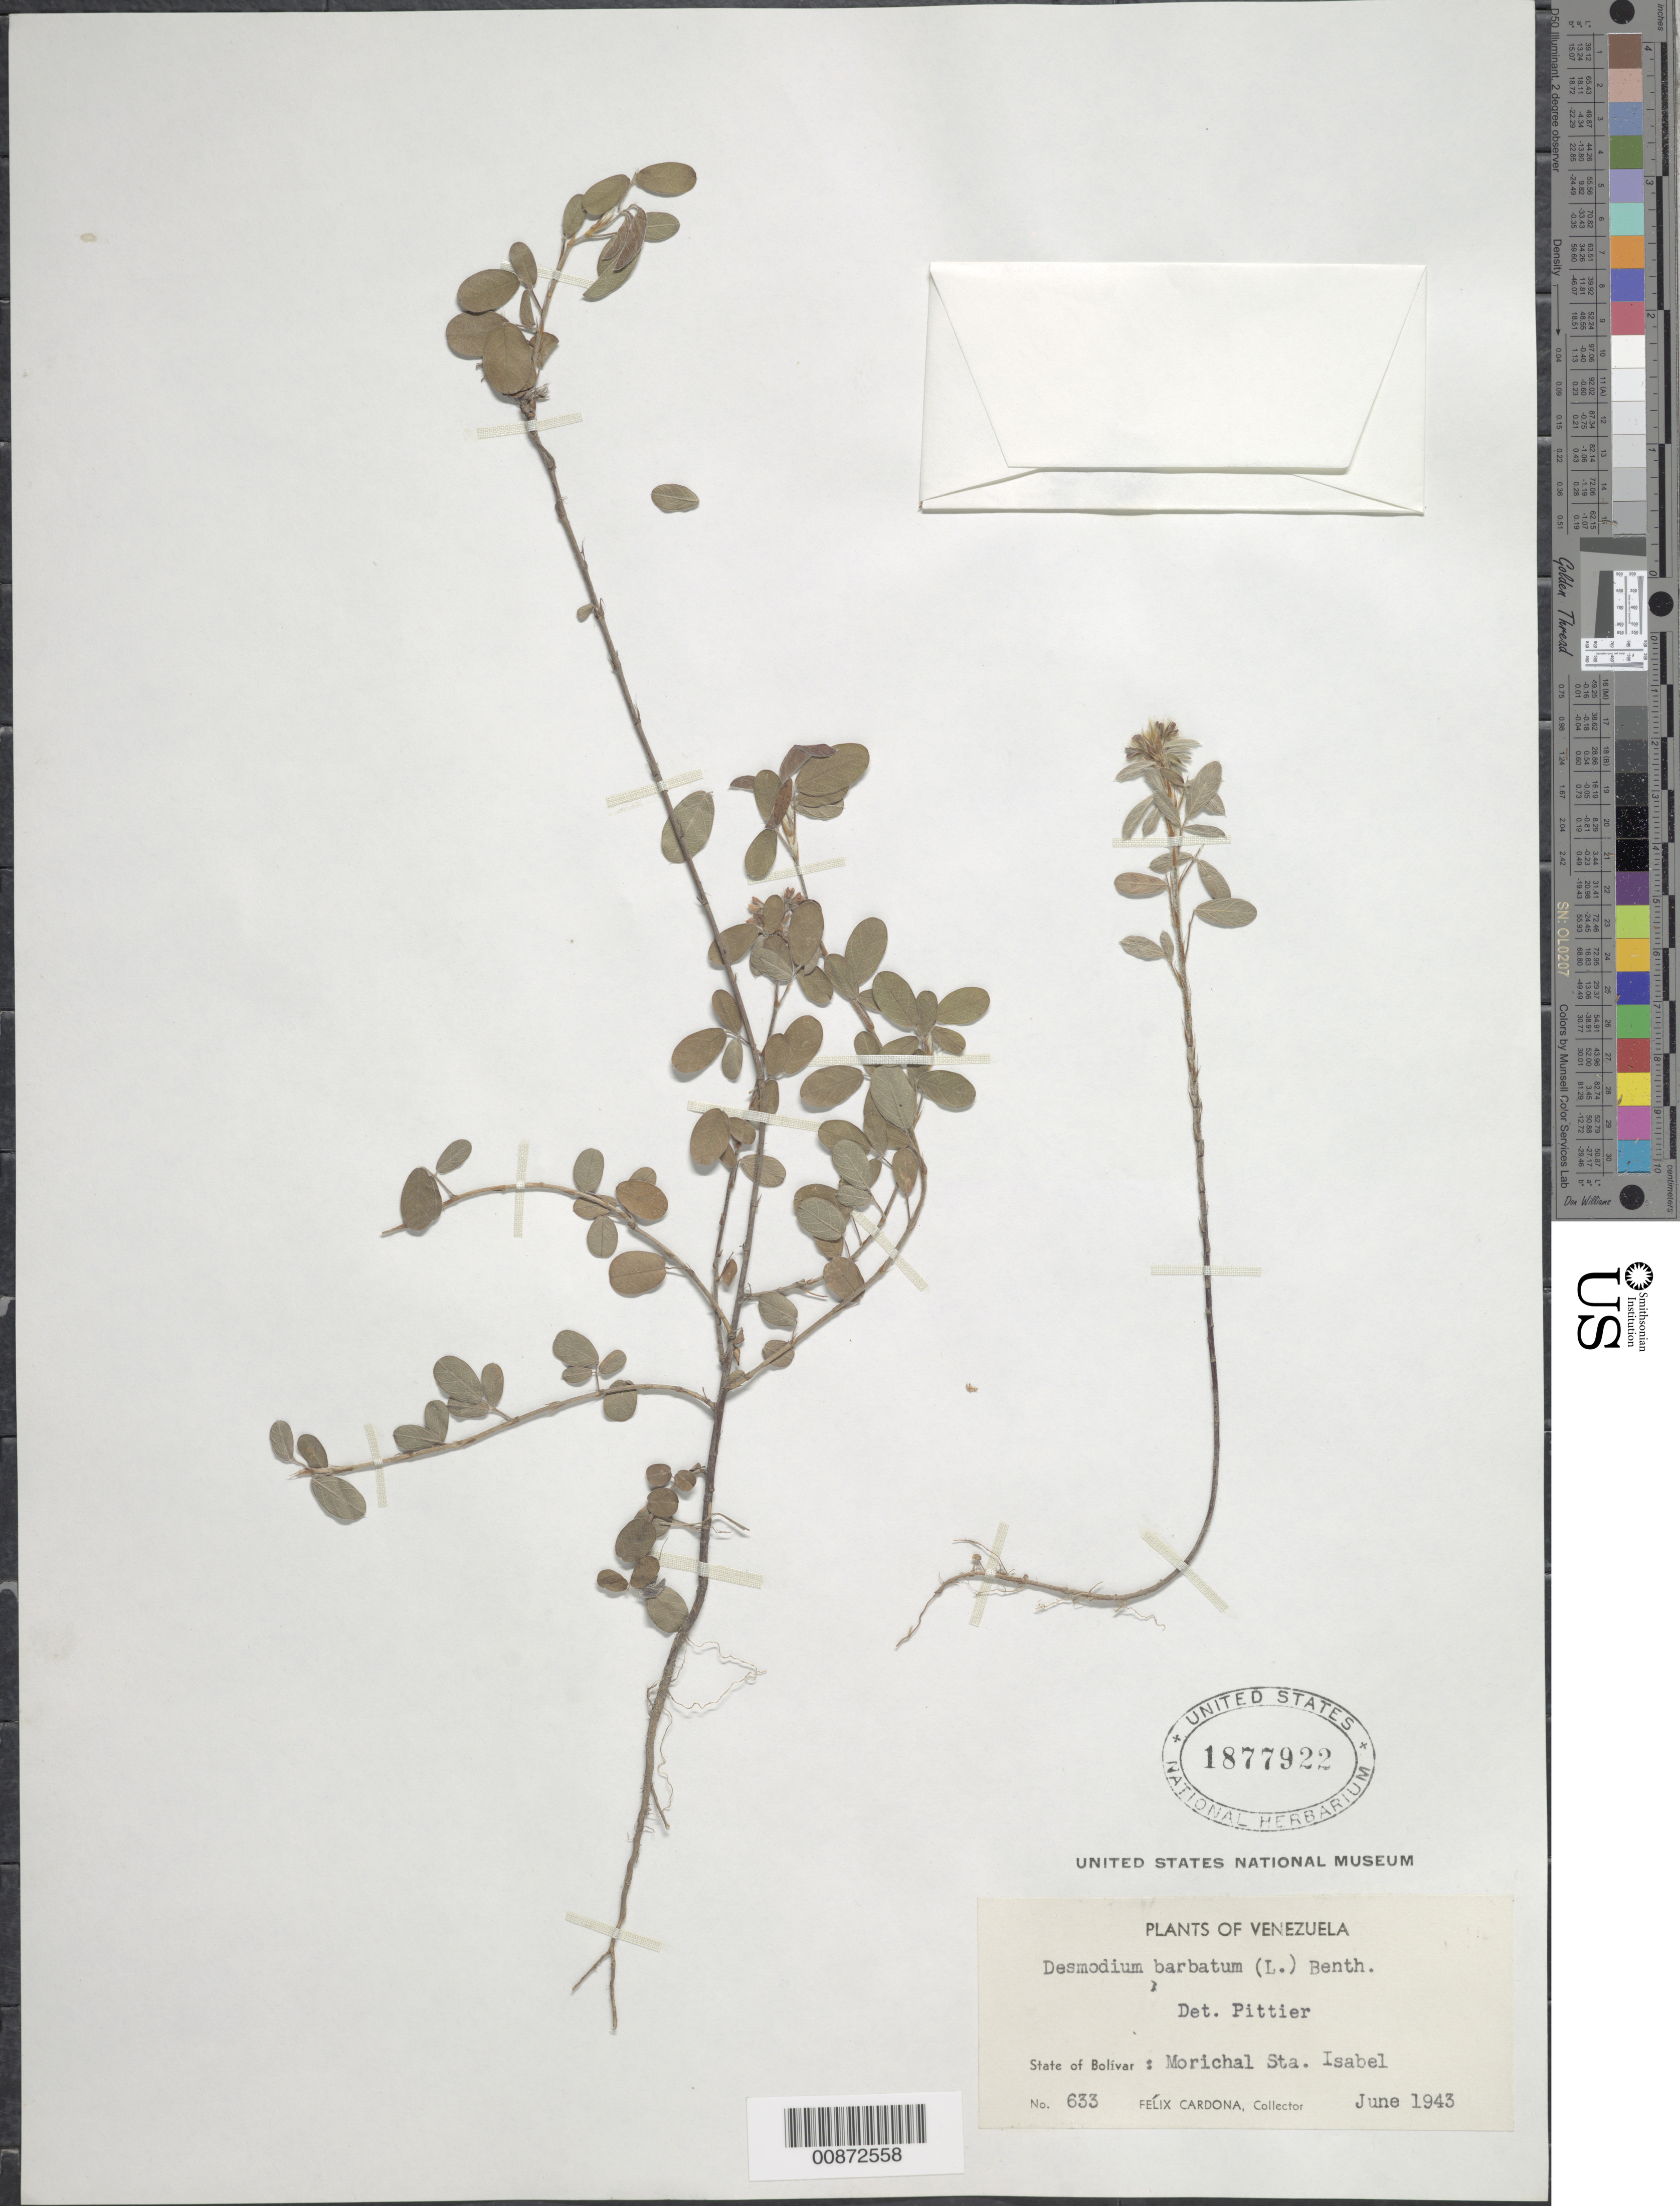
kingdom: Plantae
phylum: Tracheophyta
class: Magnoliopsida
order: Fabales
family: Fabaceae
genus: Grona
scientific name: Grona barbata var. barbata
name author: (L.) H. Ohashi & K. Ohashi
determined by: Strong, Mark T., (BOT), Smithsonian Institution - National Museum of Natural History (UNITED STATES)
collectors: F. Cardona Puig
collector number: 633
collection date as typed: Jun-43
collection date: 1943-06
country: Venezuela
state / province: Bolívar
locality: Morichal Santa Isabel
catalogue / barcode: US 1877922